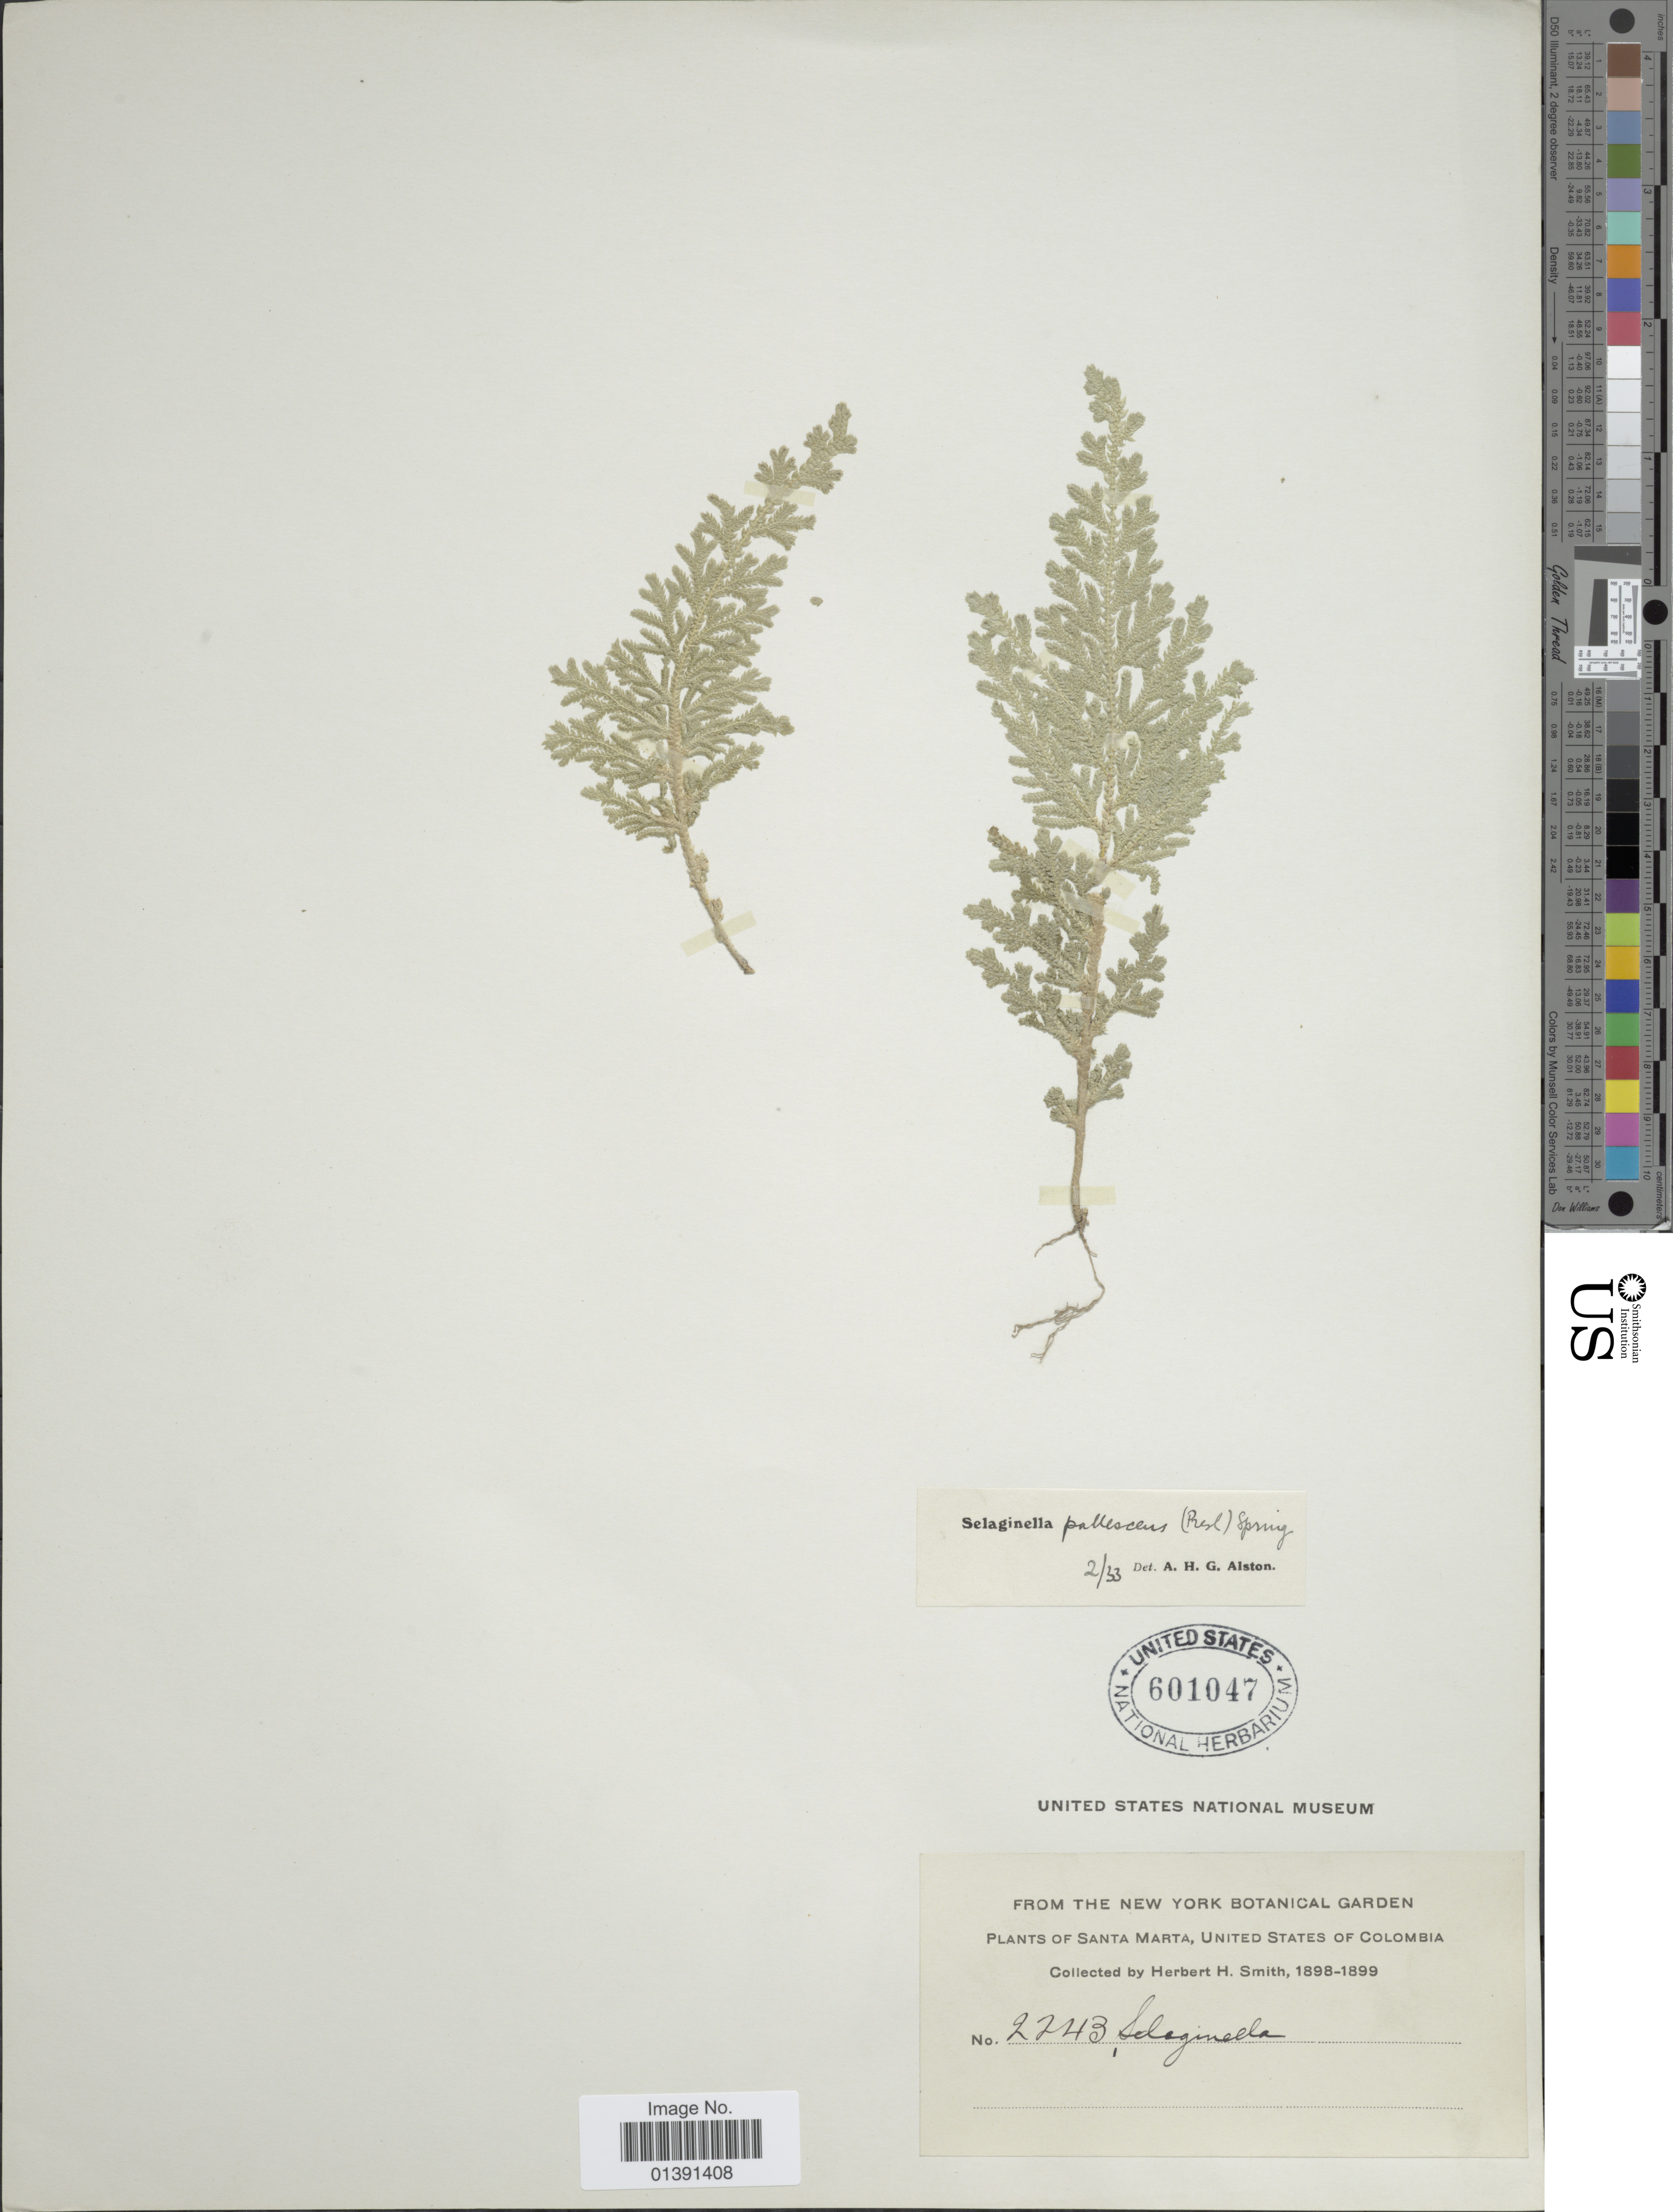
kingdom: Plantae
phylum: Tracheophyta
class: Lycopodiopsida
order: Selaginellales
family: Selaginellaceae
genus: Selaginella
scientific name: Selaginella pallescens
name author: (C. Presl) Spring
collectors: H. H. Smith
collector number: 2243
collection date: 1898/1899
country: Colombia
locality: Santa Marta, United States of Colombia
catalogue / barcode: US 601047